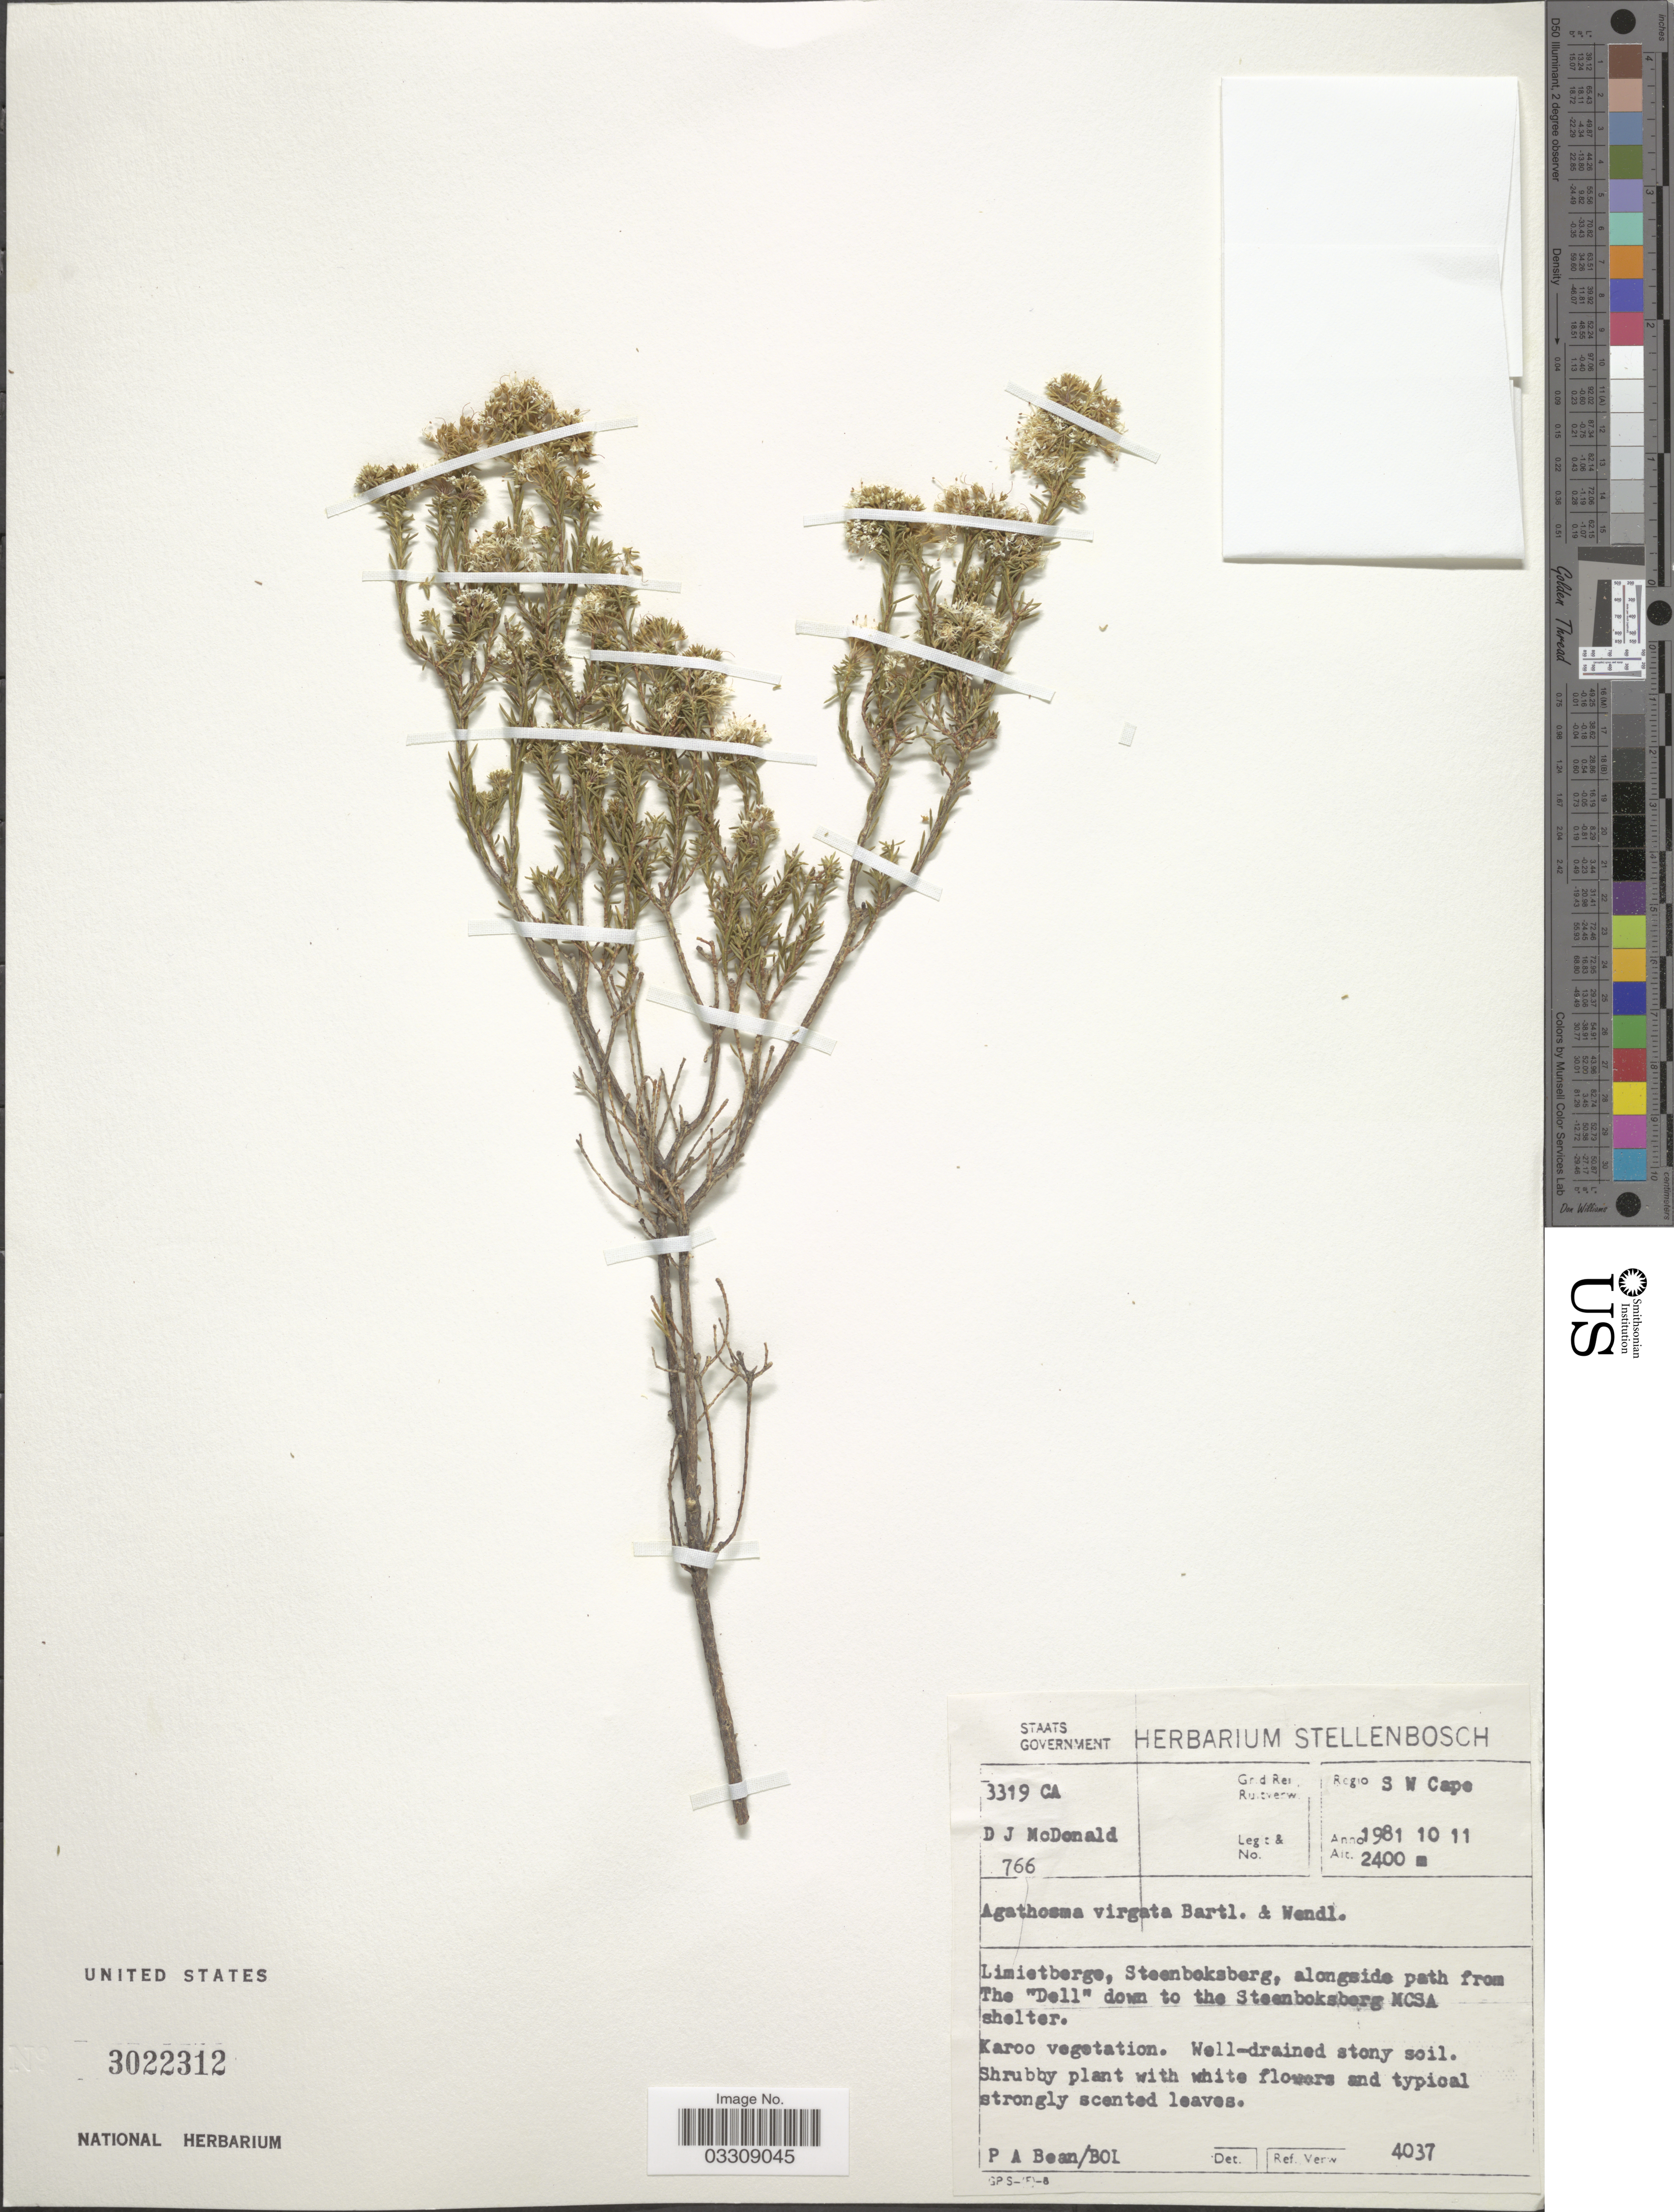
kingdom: Plantae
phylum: Tracheophyta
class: Magnoliopsida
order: Sapindales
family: Rutaceae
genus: Agathosma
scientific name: Agathosma virgata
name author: Bartl.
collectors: D. McDonald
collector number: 766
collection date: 1981-10-11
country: South Africa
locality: Regio S W Cape. Grid Ref./ Ruitverw. 3319 CA. Limietberge, Steenboksberg, alongside path from The "Dell" down to the Steenboksberg MCSA shelter.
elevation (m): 2400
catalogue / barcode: US 3022312